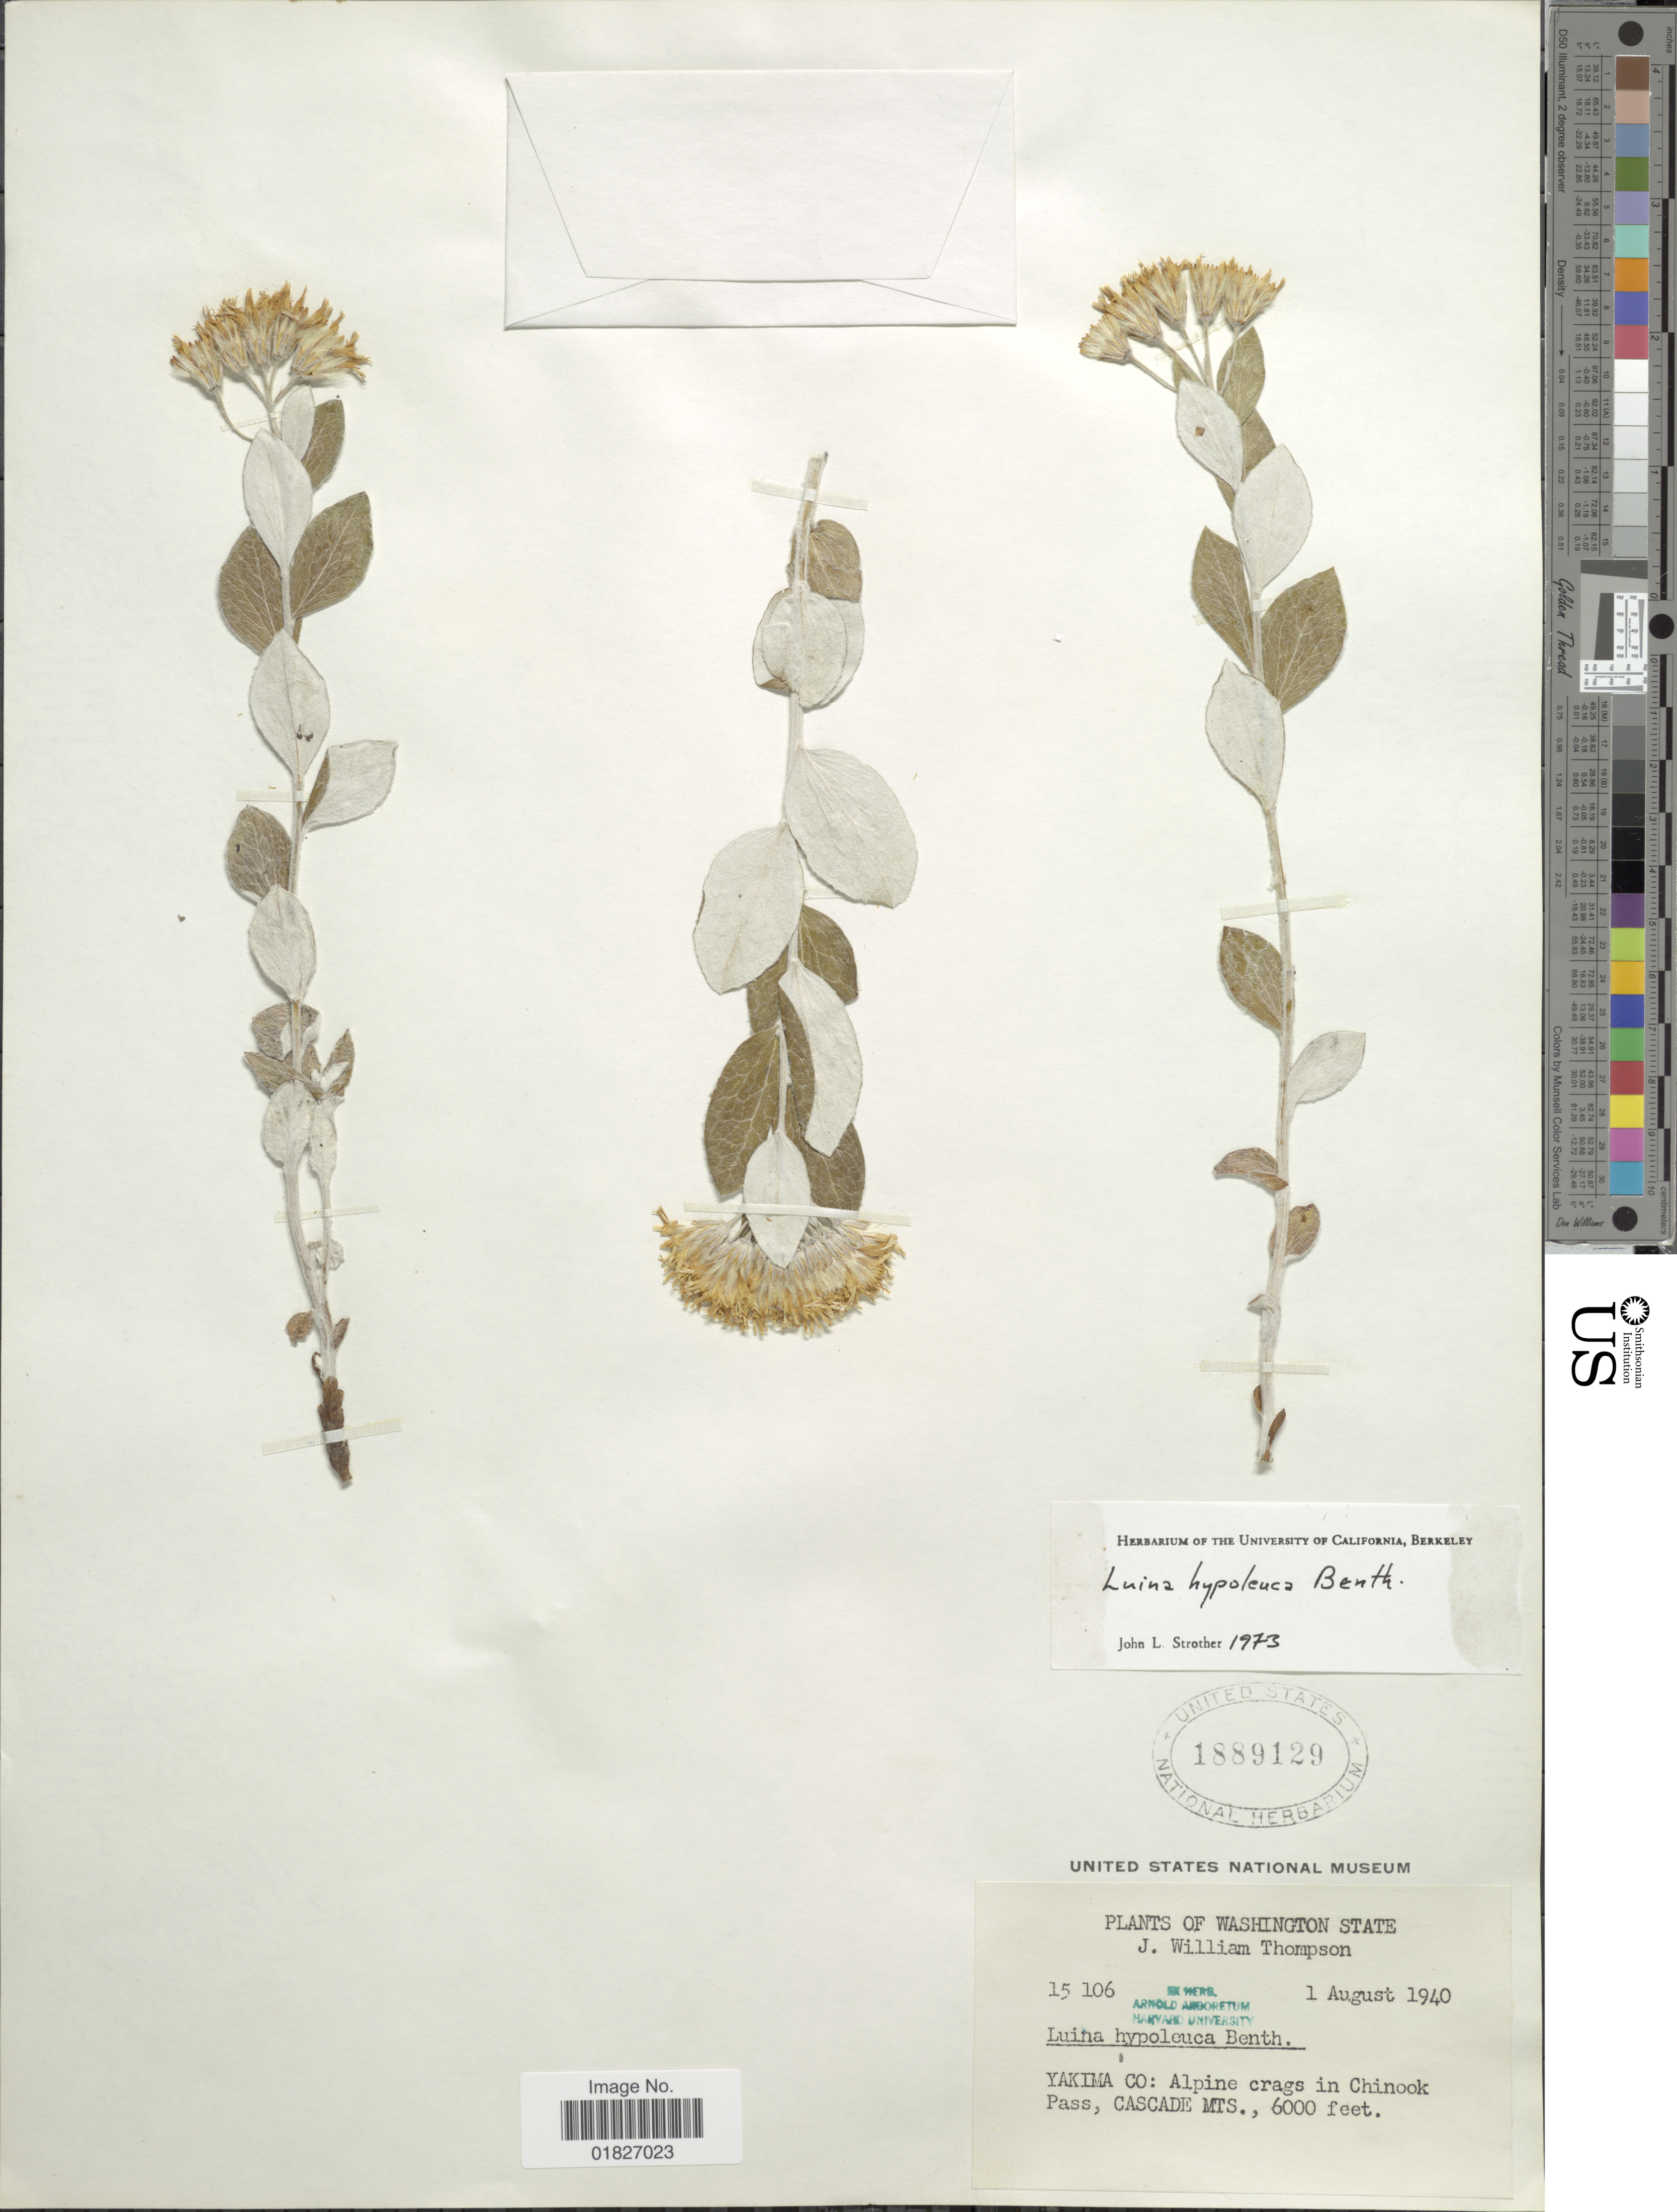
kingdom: Plantae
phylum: Tracheophyta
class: Magnoliopsida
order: Asterales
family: Asteraceae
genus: Luina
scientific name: Luina hypoleuca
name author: Benth.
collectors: J. W. Thompson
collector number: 15106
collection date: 1940-08-01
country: United States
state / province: California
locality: Yakima Co, alpine crags in Chinook Pass, Cascade Mts.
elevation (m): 1829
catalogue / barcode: US 1889129